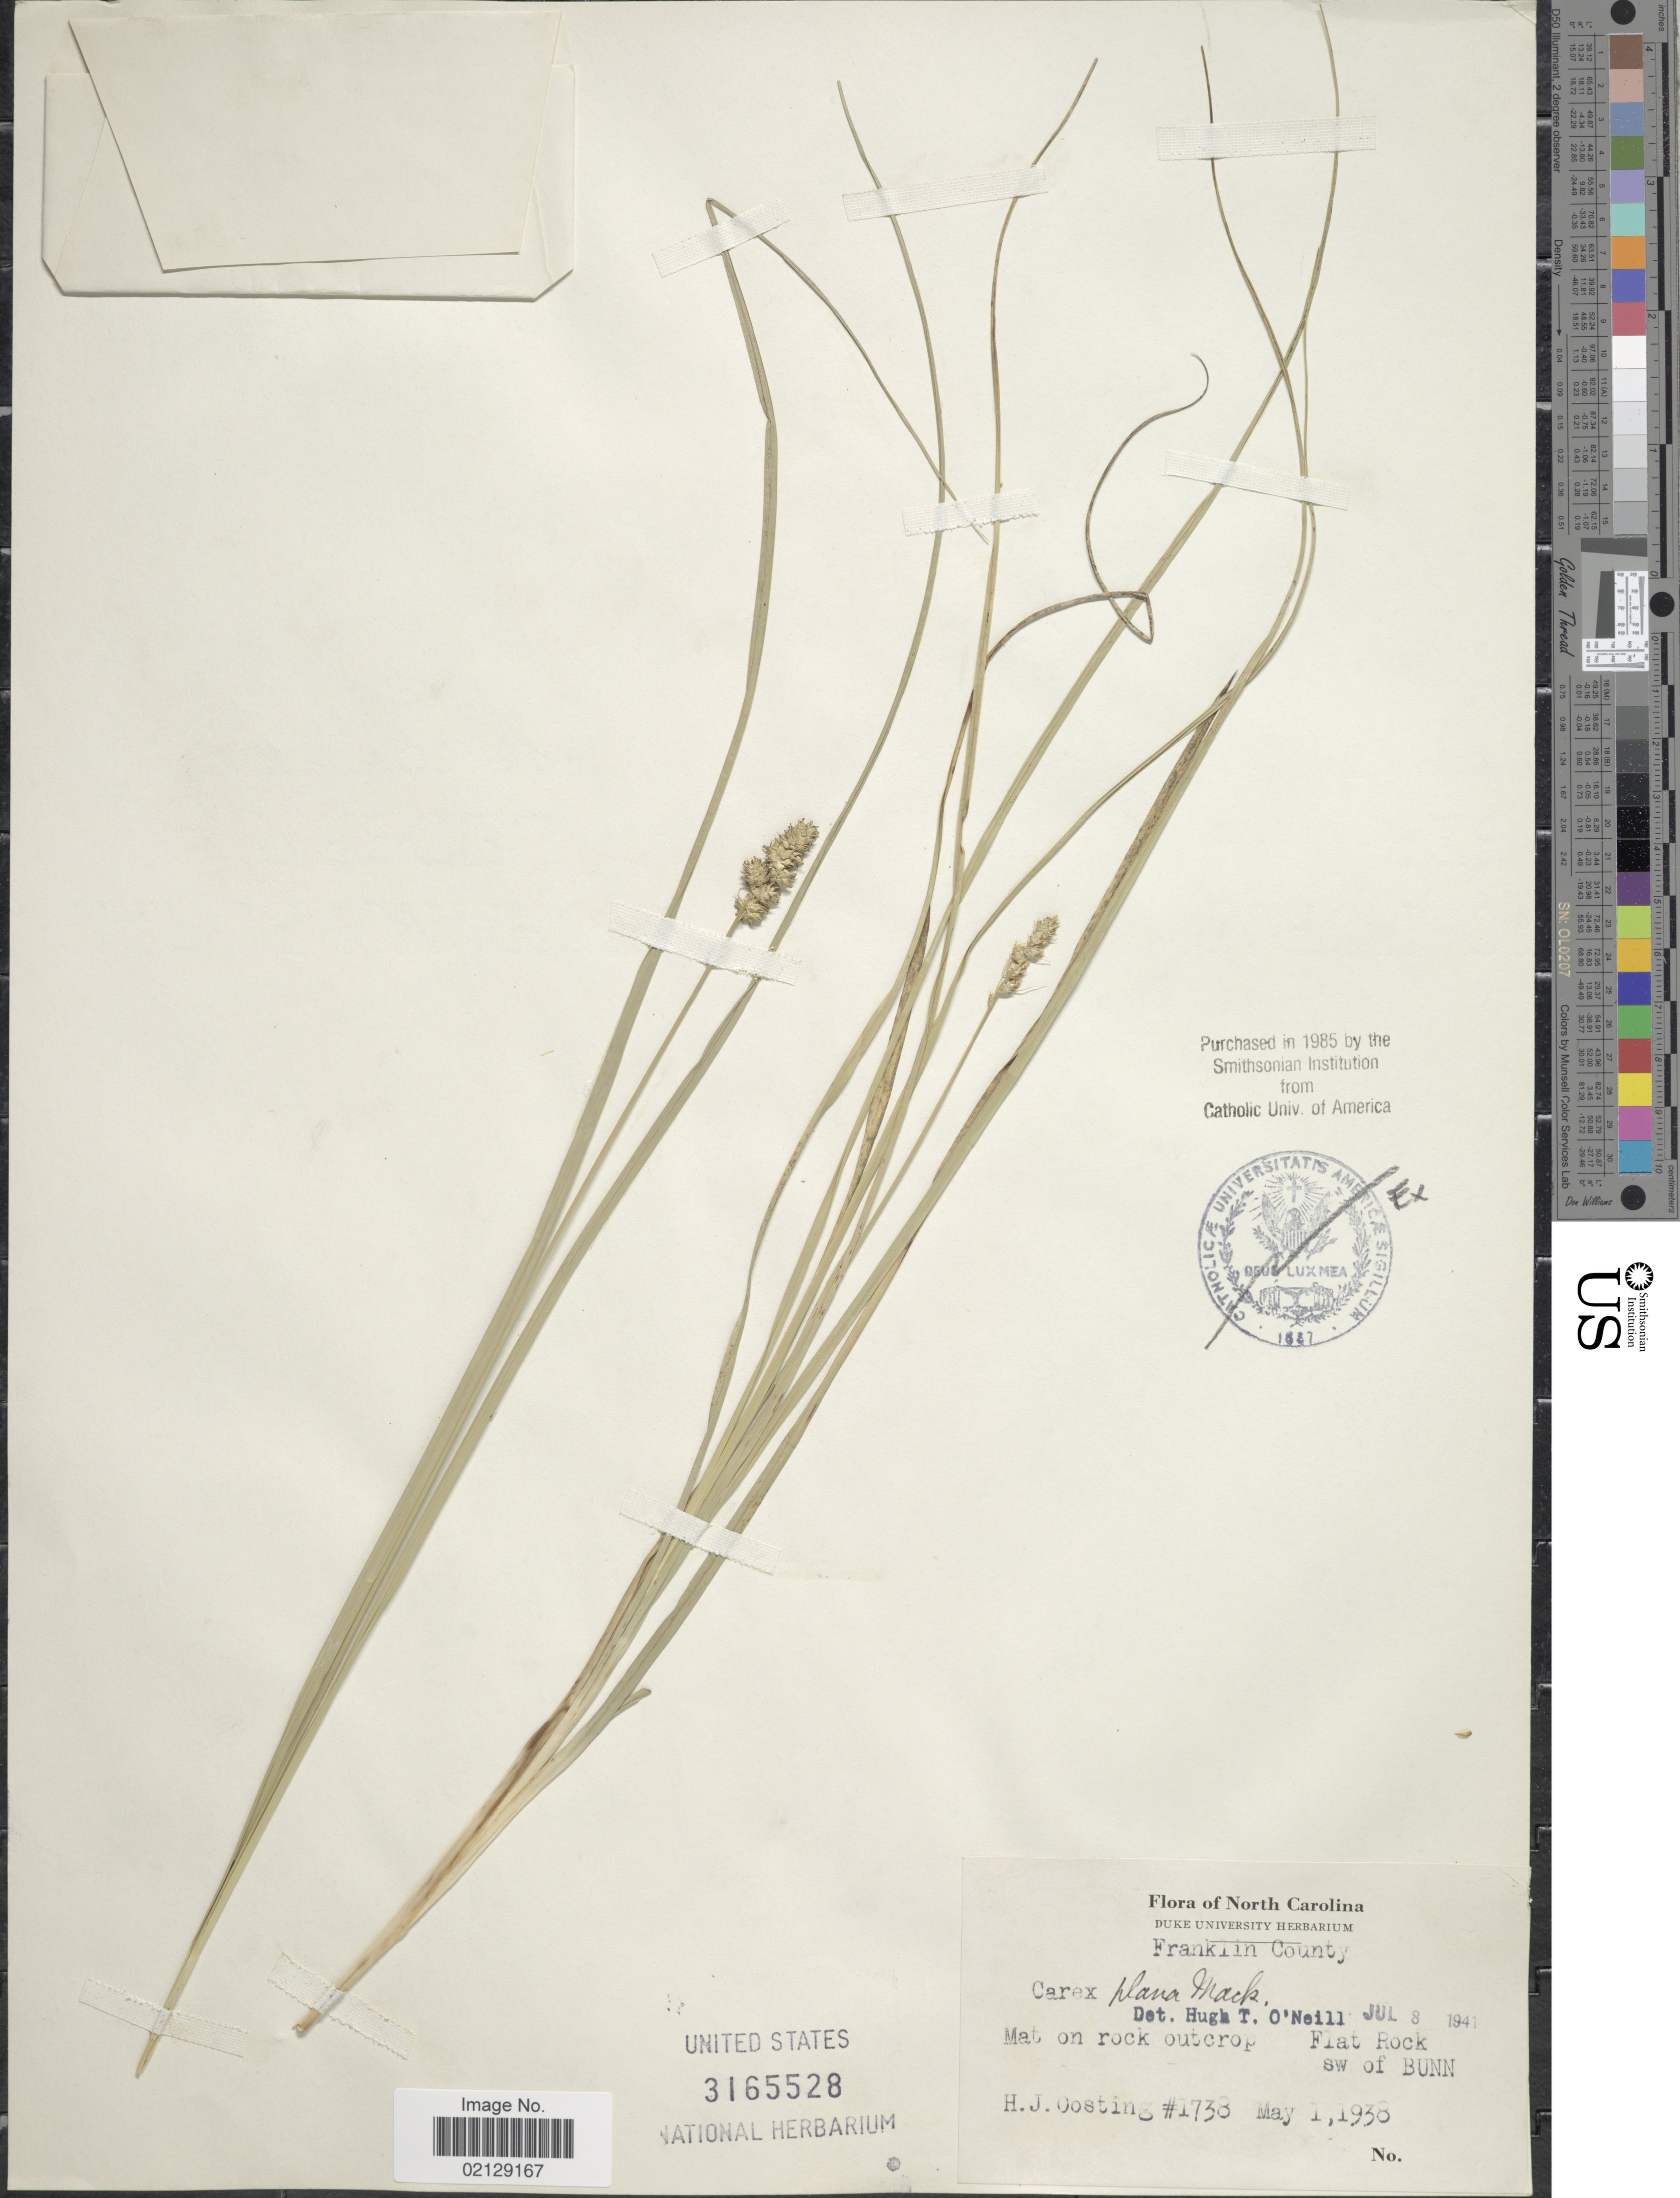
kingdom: Plantae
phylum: Tracheophyta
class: Liliopsida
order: Poales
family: Cyperaceae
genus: Carex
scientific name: Carex muehlenbergii var. enervis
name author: Boott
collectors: H. Oosting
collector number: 1738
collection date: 1938-05-01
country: United States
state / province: North Carolina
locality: Franklin County, Mat on rock outcrop, Flat Rock SW of Bunn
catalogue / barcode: US 3165528